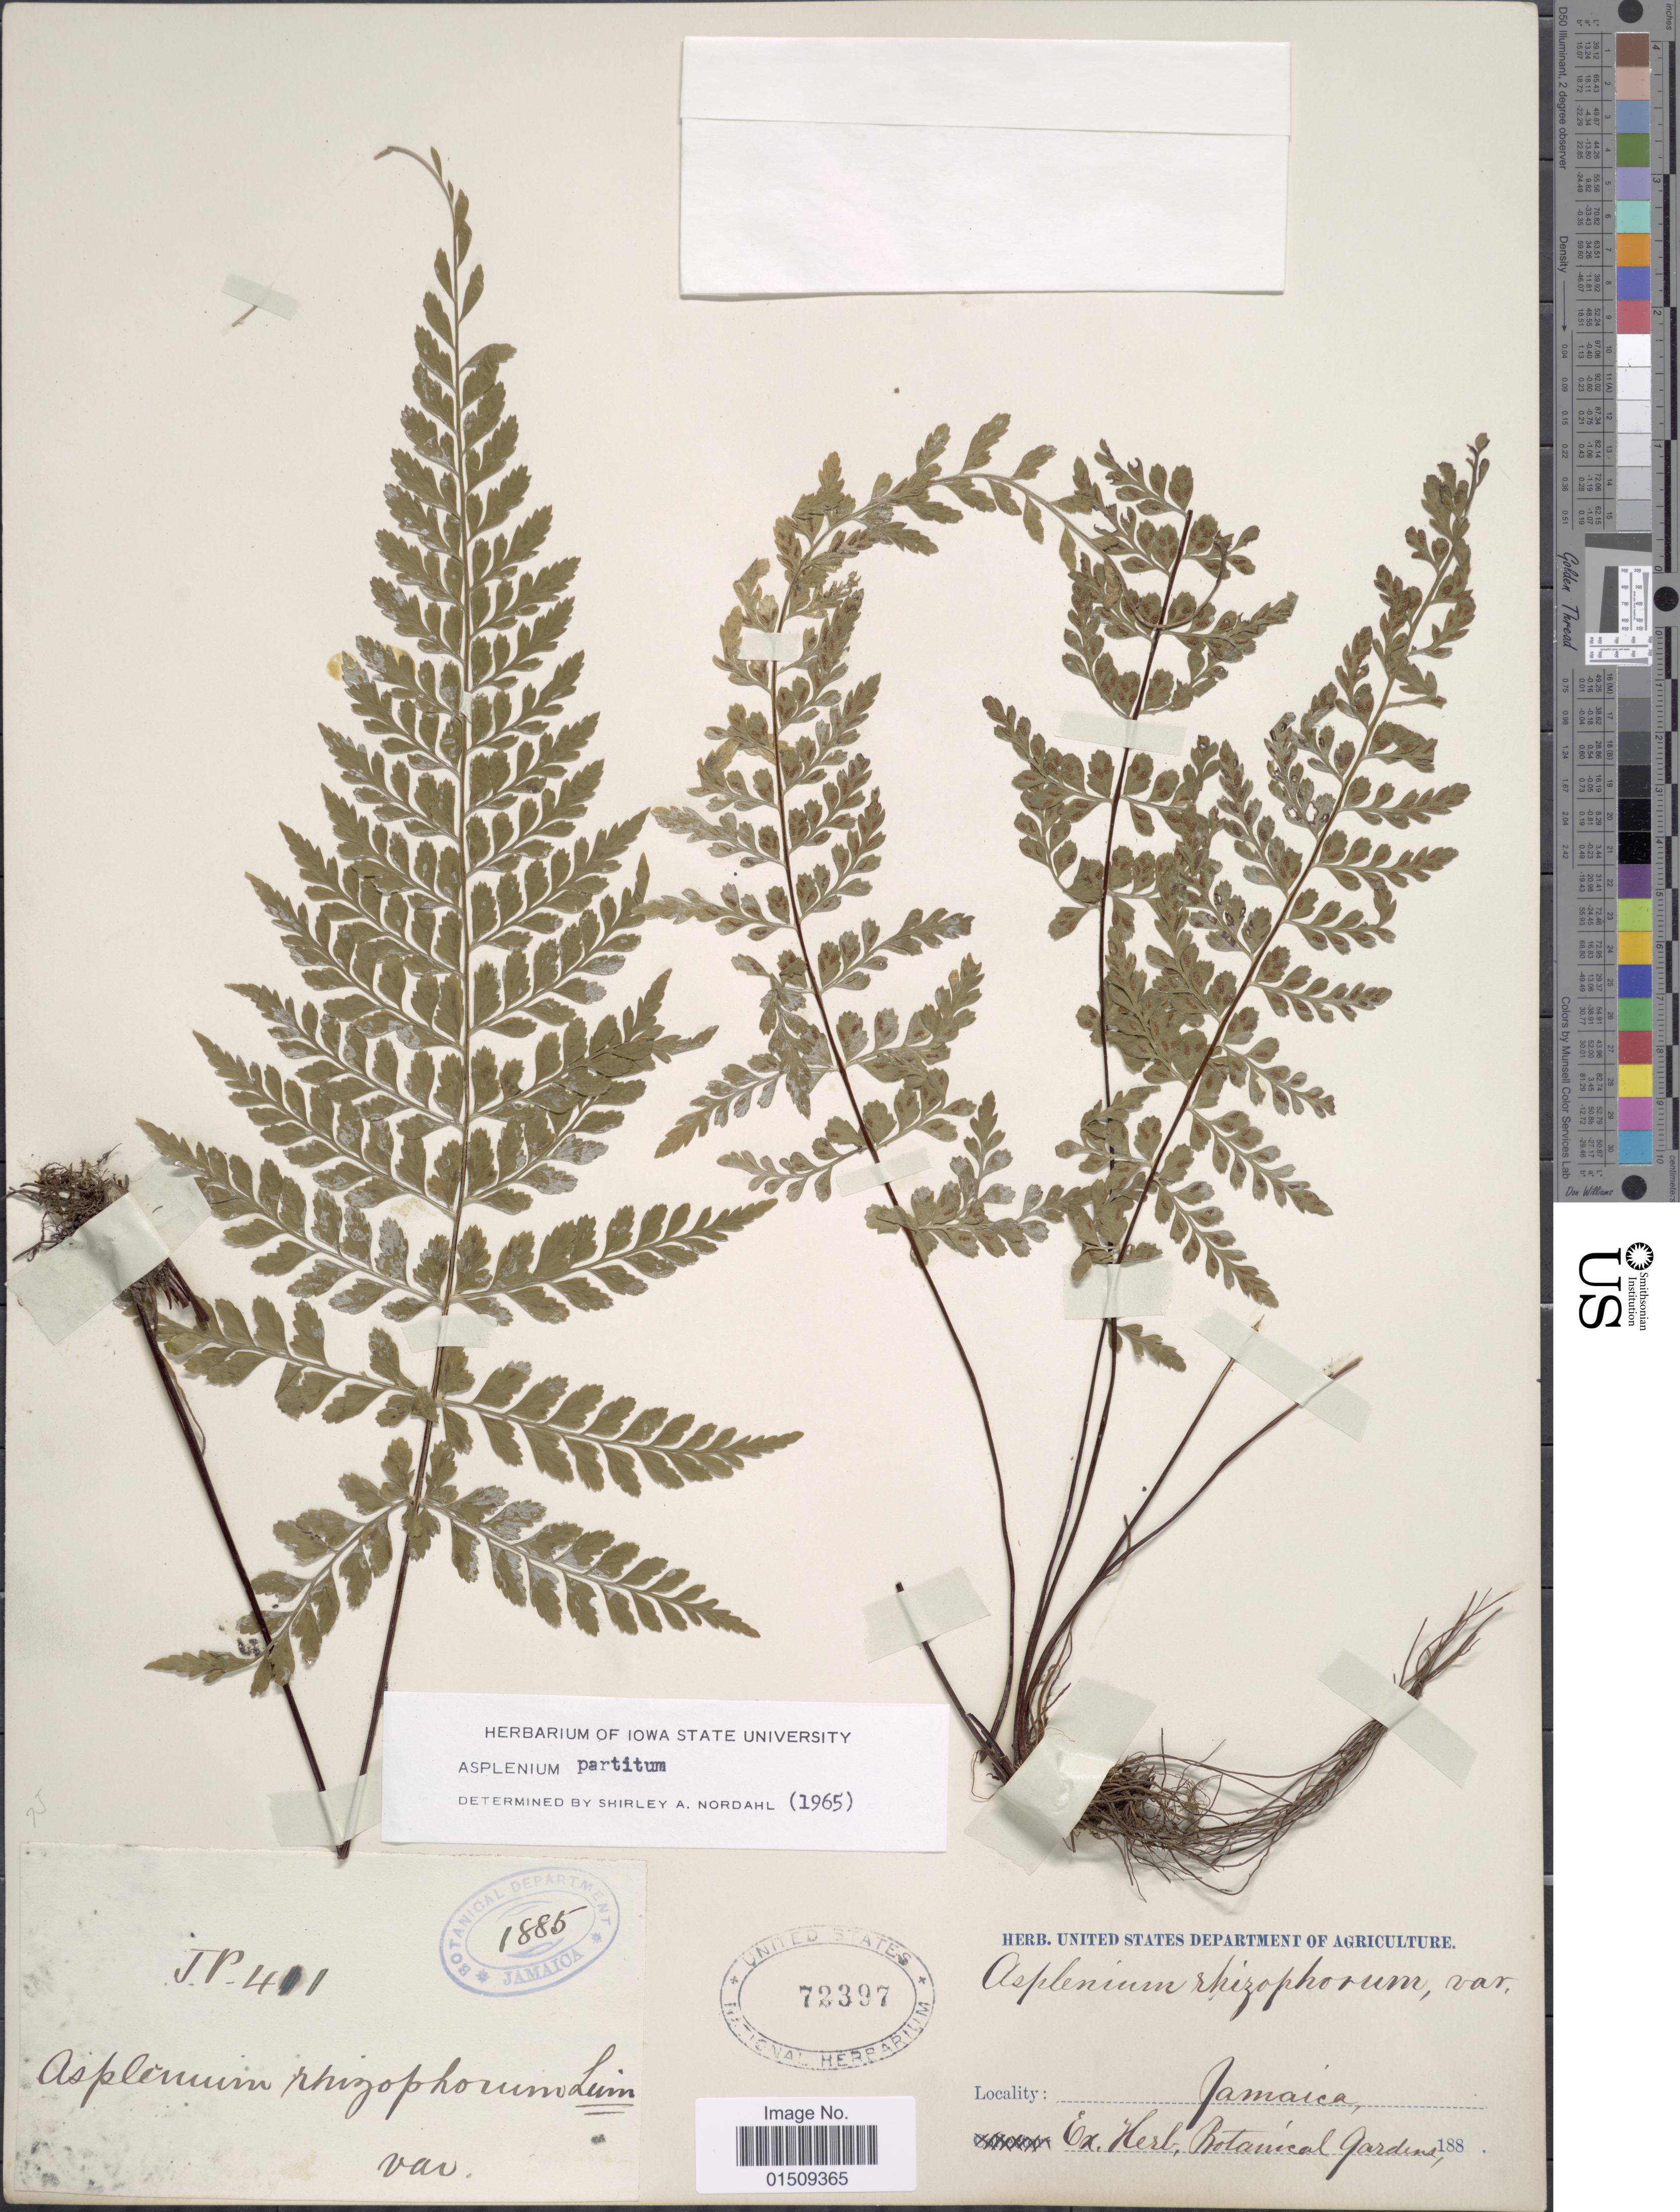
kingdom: Plantae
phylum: Tracheophyta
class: Polypodiopsida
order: Polypodiales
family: Aspleniaceae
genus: Asplenium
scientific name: Asplenium radicans var. partitum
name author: (Klotzsch) Hieron.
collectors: J.P.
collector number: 401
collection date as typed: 188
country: Jamaica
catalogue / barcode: US 72397